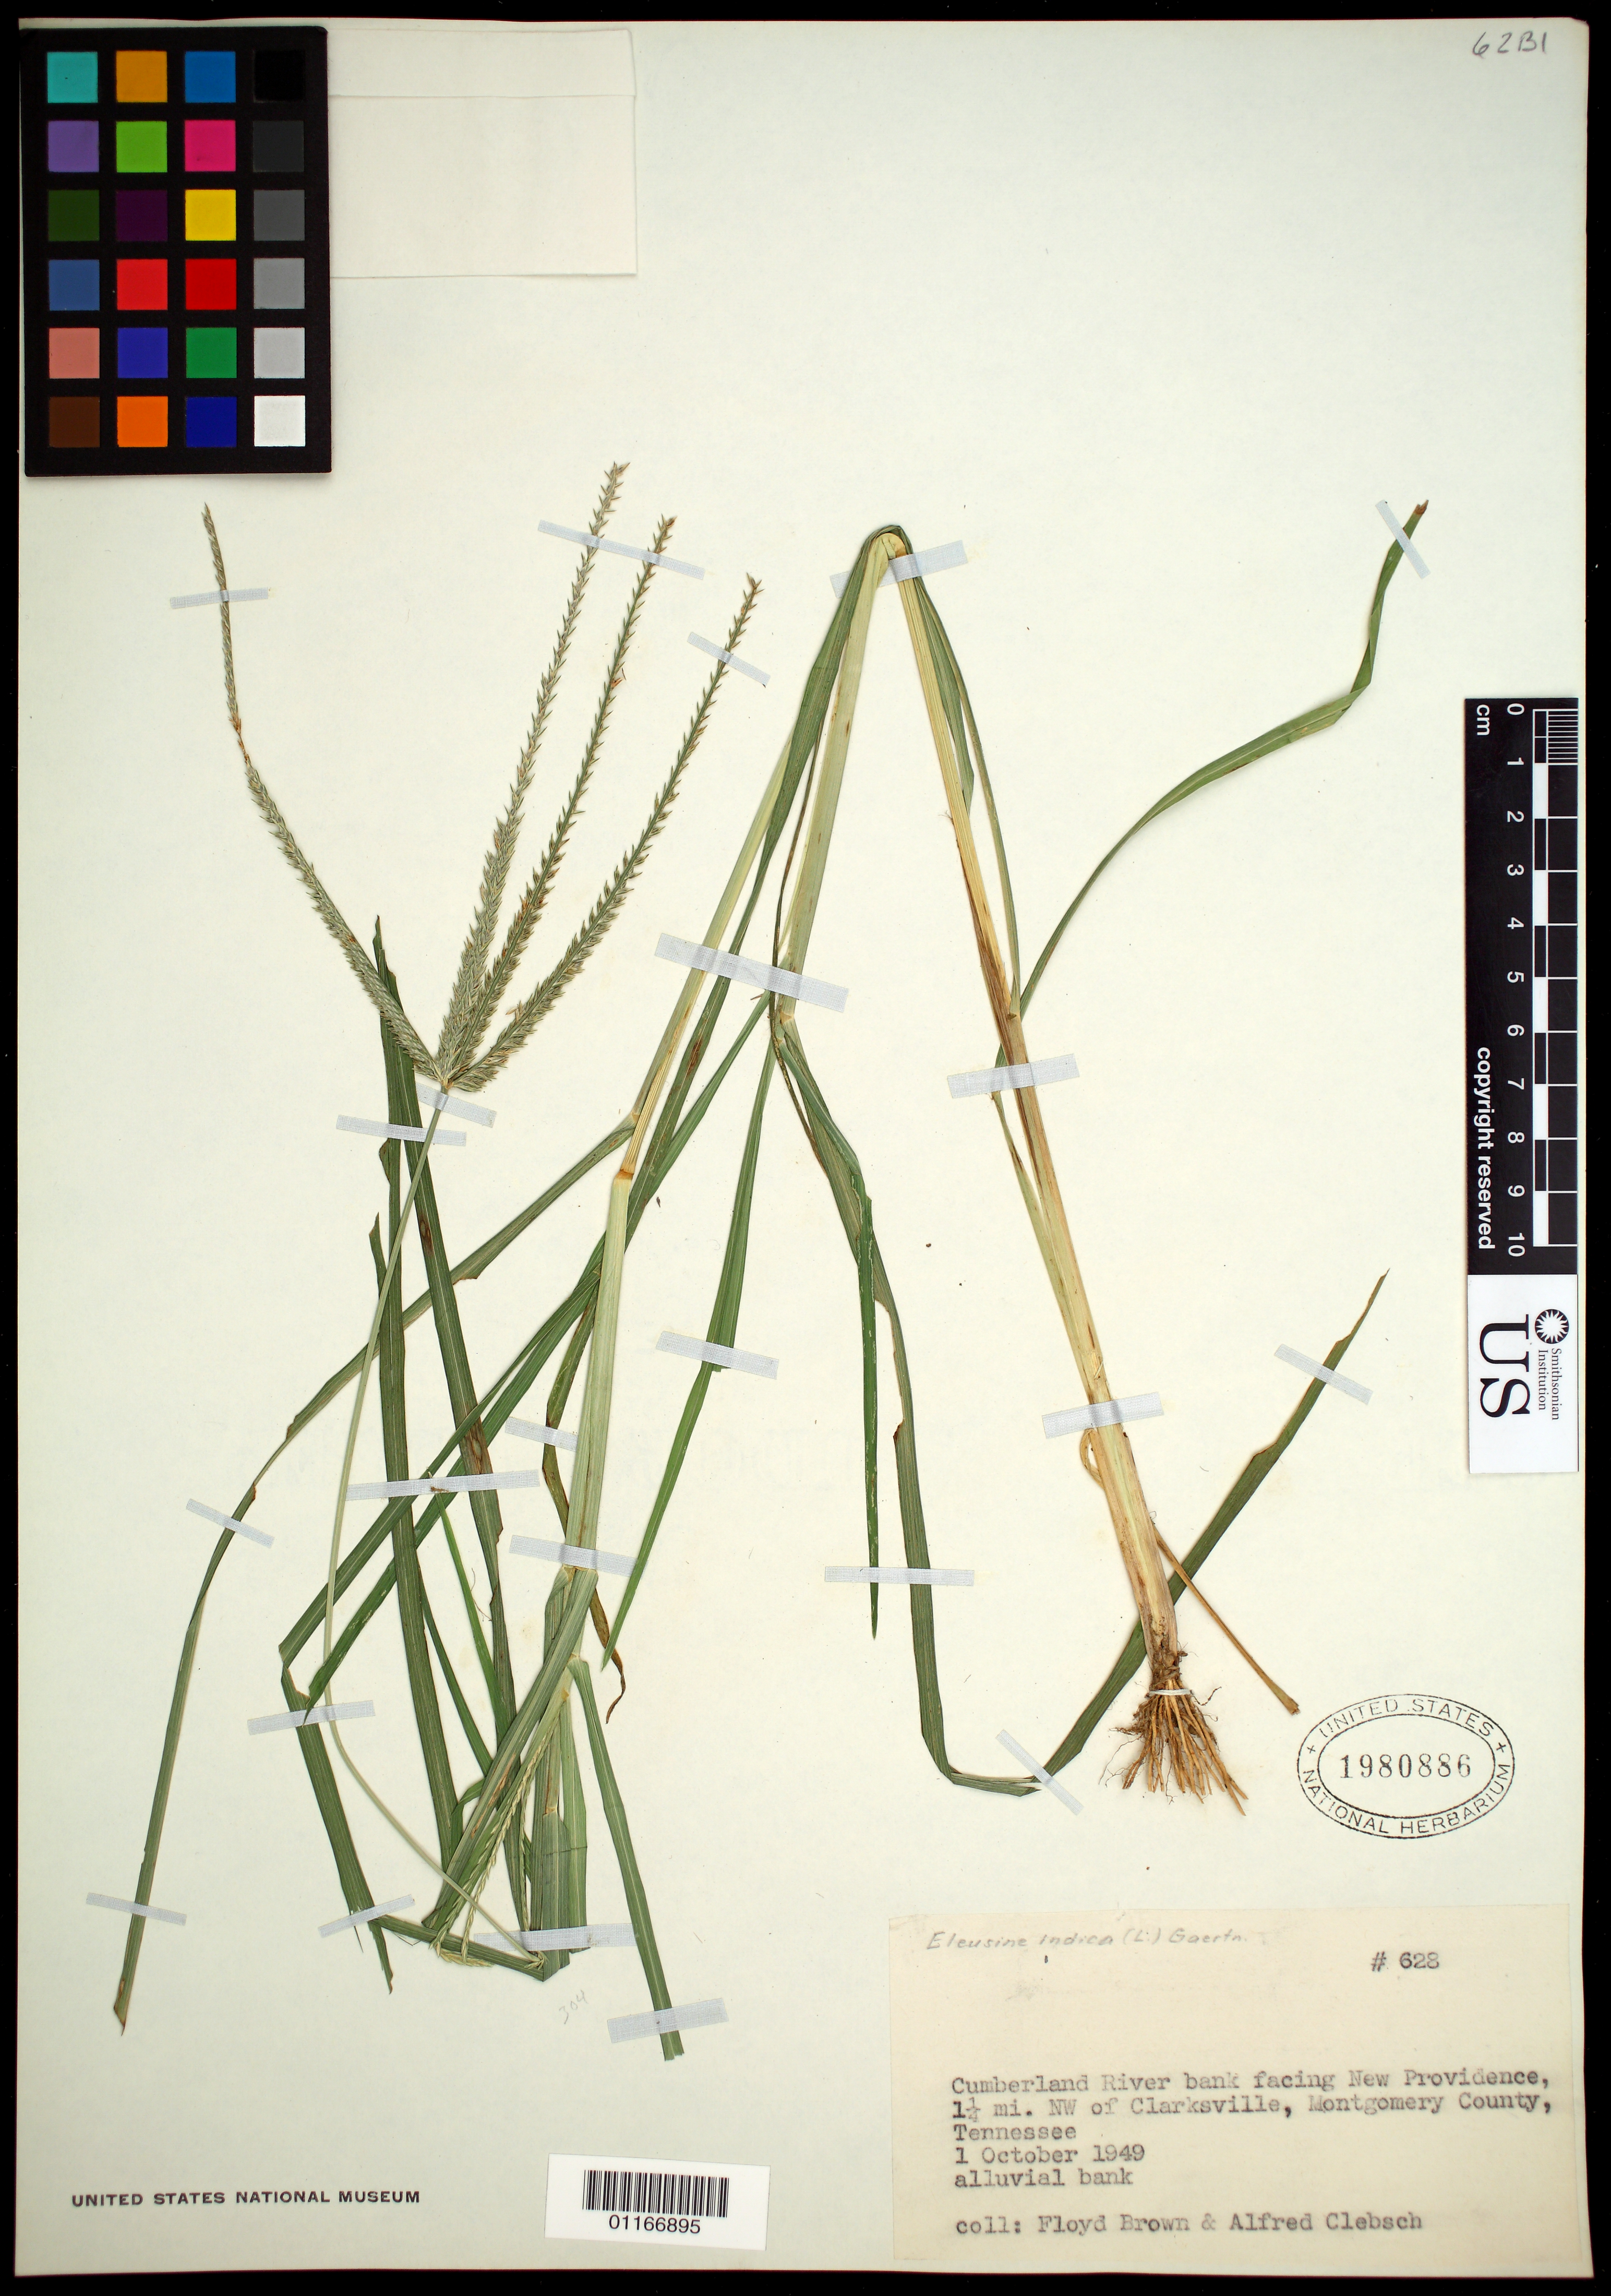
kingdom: Plantae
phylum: Tracheophyta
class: Liliopsida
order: Poales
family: Poaceae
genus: Eleusine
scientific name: Eleusine indica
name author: (L.) Gaertn.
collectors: F. Brown & A. Clebsch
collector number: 628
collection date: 1949-10-01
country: United States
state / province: Tennessee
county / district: Montgomery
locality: Cumberland River bank facing New Providence, 1.5 miles NW of Clarksville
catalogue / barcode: US 1980886